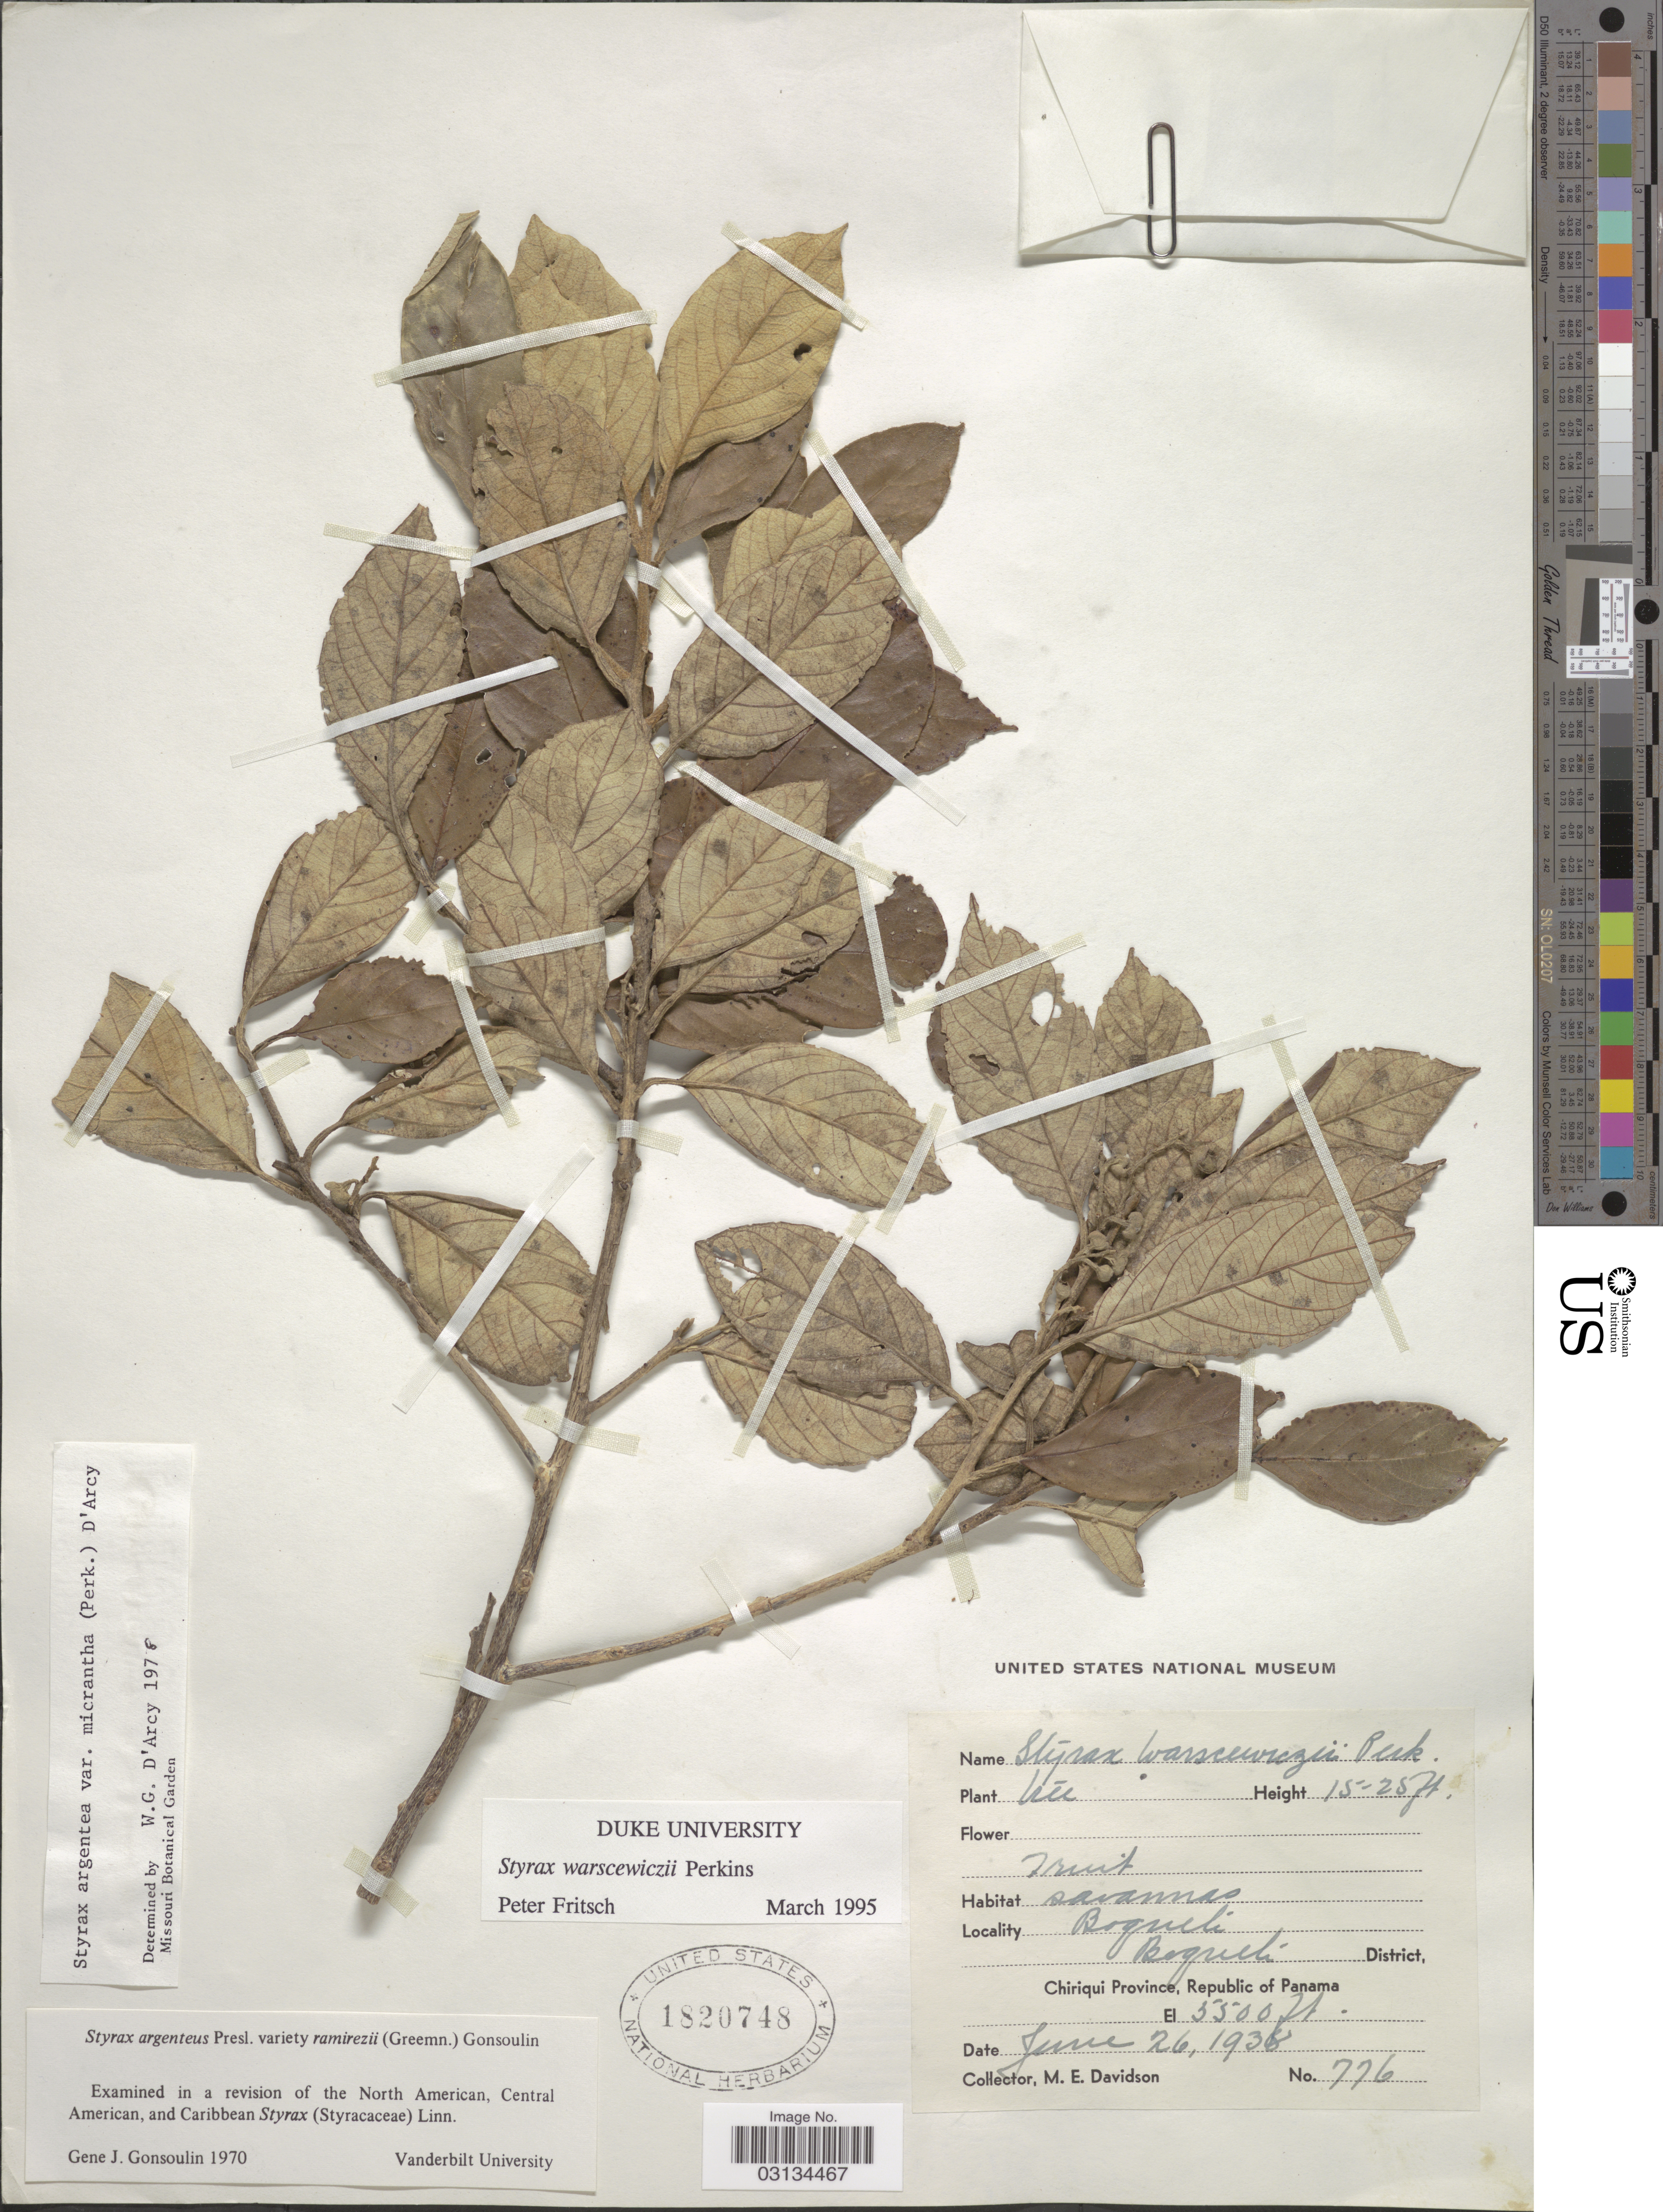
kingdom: Plantae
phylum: Tracheophyta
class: Magnoliopsida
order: Ericales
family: Styracaceae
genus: Styrax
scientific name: Styrax warscewiczii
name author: Perkins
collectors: M. E. Davidson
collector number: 776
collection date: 1938-06-26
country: Panama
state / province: Chiriqui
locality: Boquete. Boquete District. Republic of Panama.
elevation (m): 1676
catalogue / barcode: US 1820748